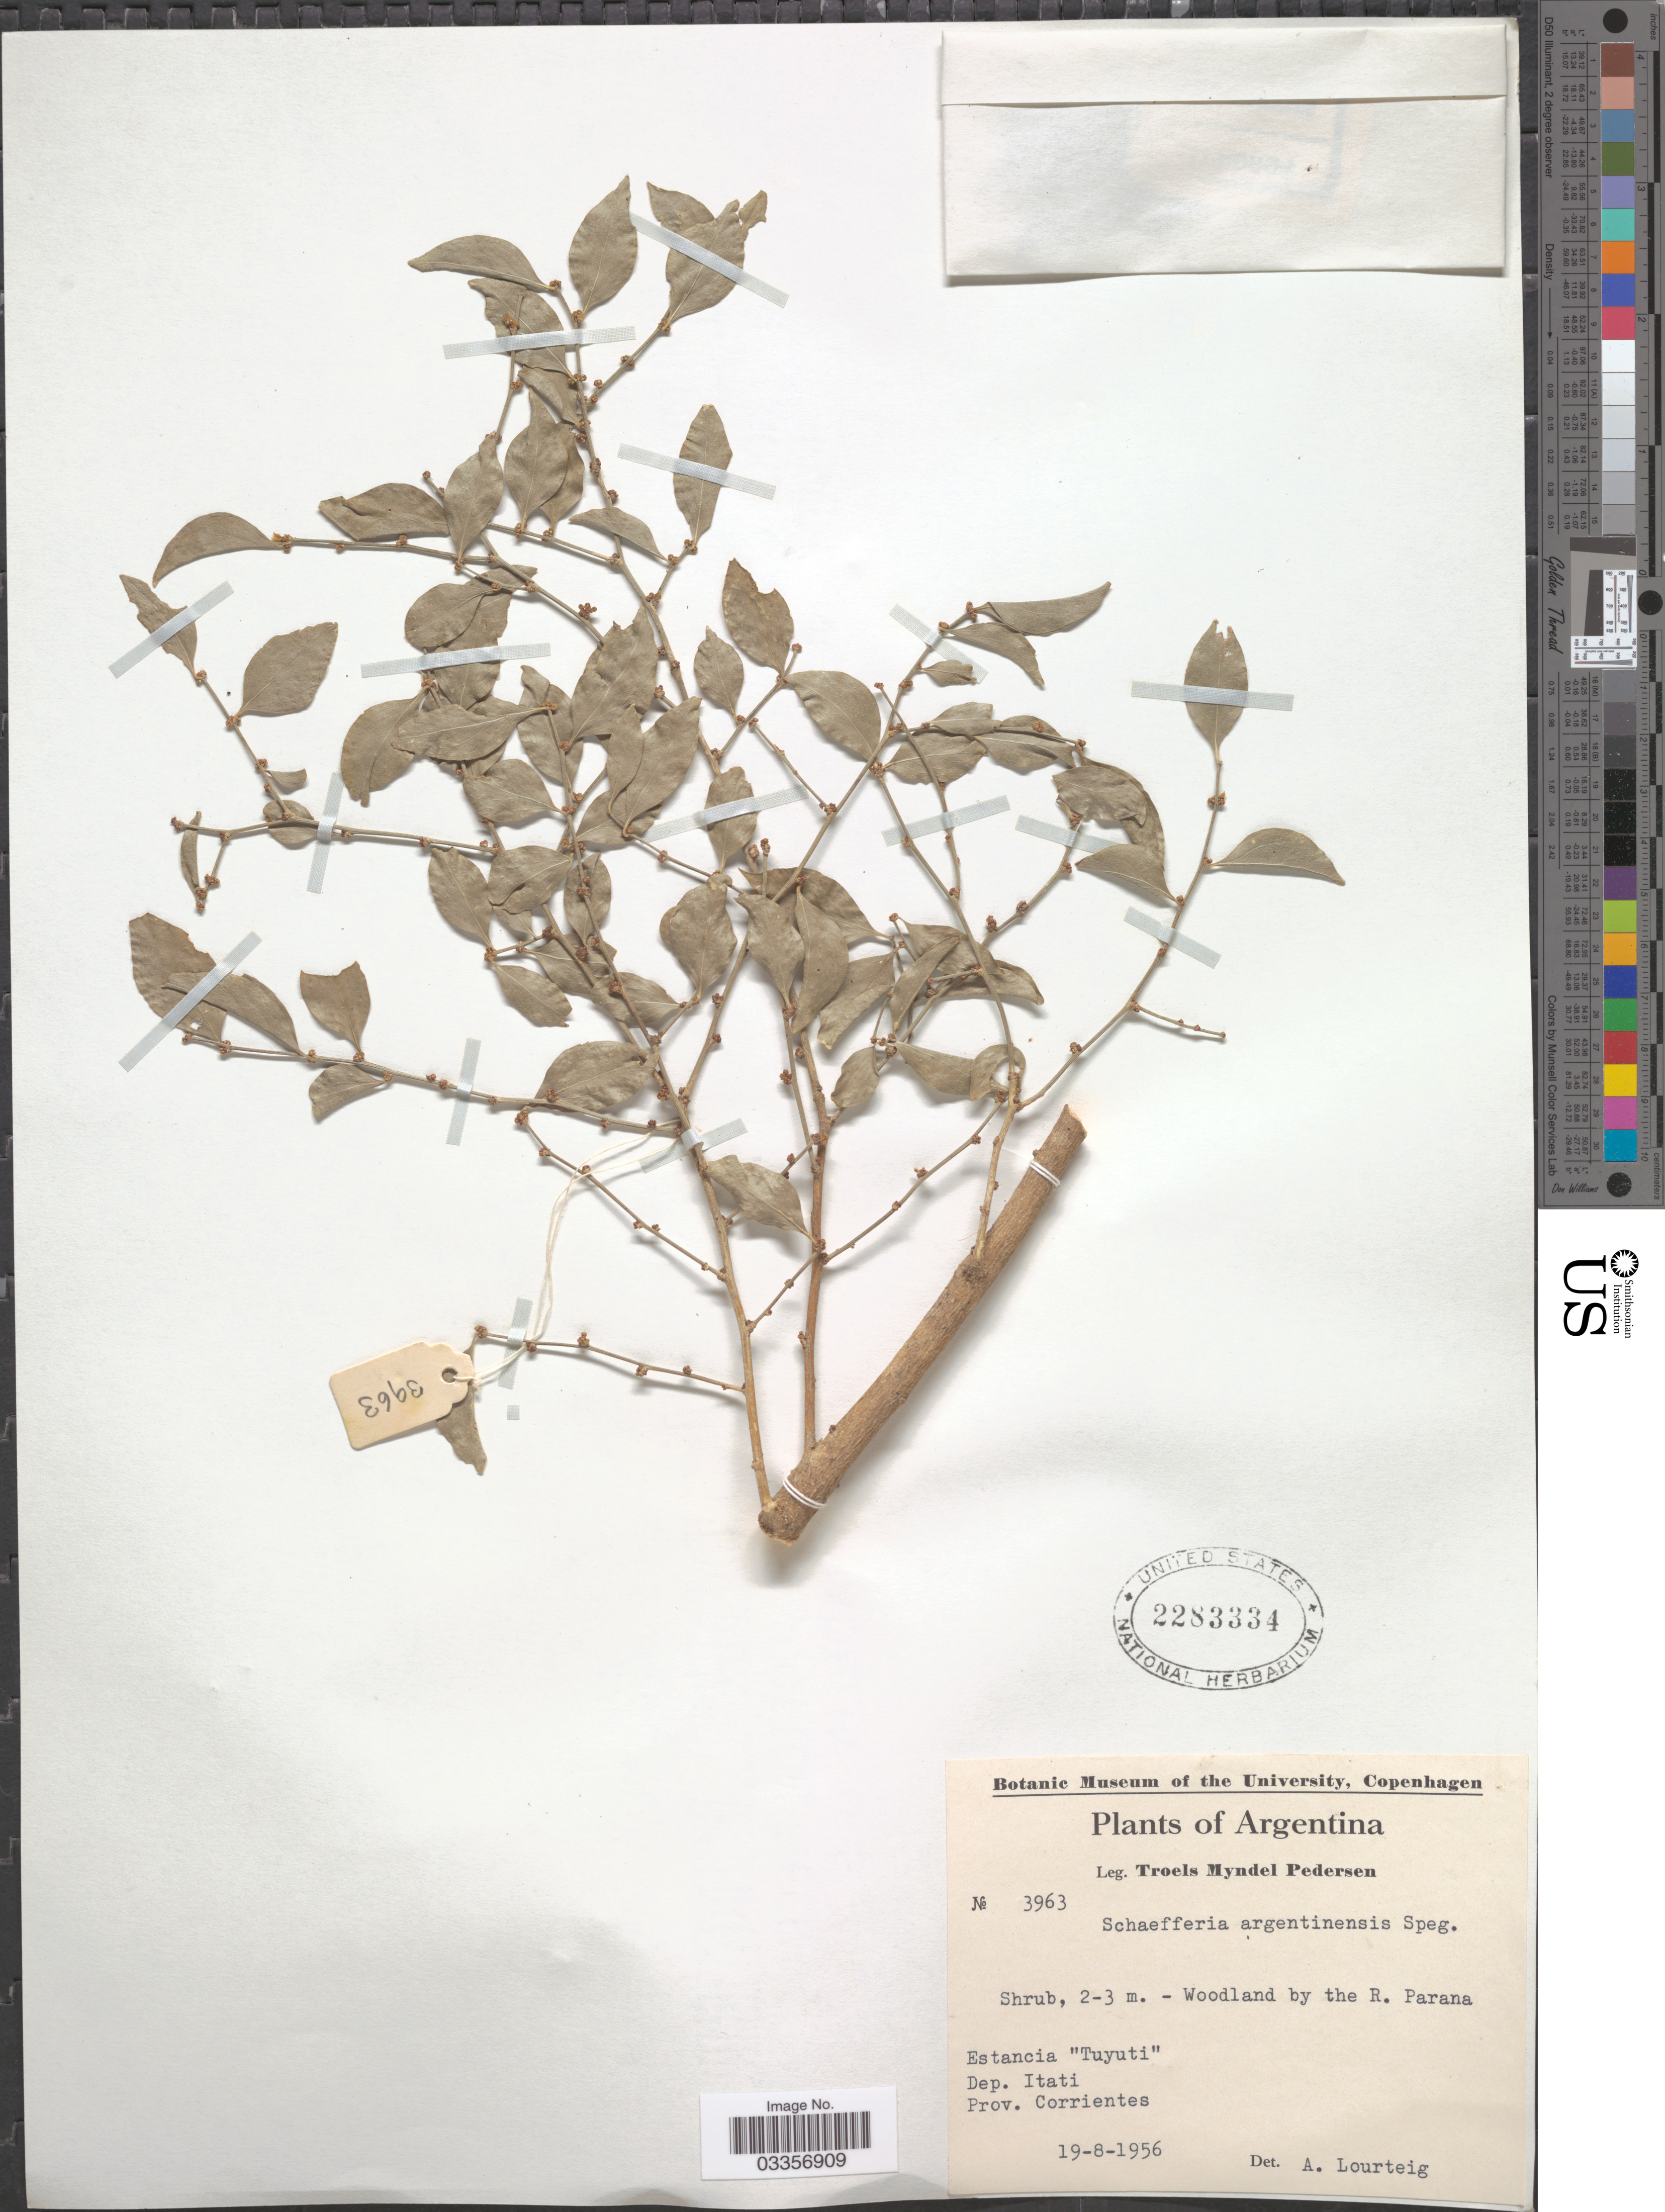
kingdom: Plantae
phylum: Tracheophyta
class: Magnoliopsida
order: Celastrales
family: Celastraceae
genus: Schaefferia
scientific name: Schaefferia argentinensis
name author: Speg.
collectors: T. Pederson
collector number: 3963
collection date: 1956-08-19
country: Argentina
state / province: Corrientes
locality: Estancia "Tuyuti". Dep. Itati.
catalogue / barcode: US 2283334